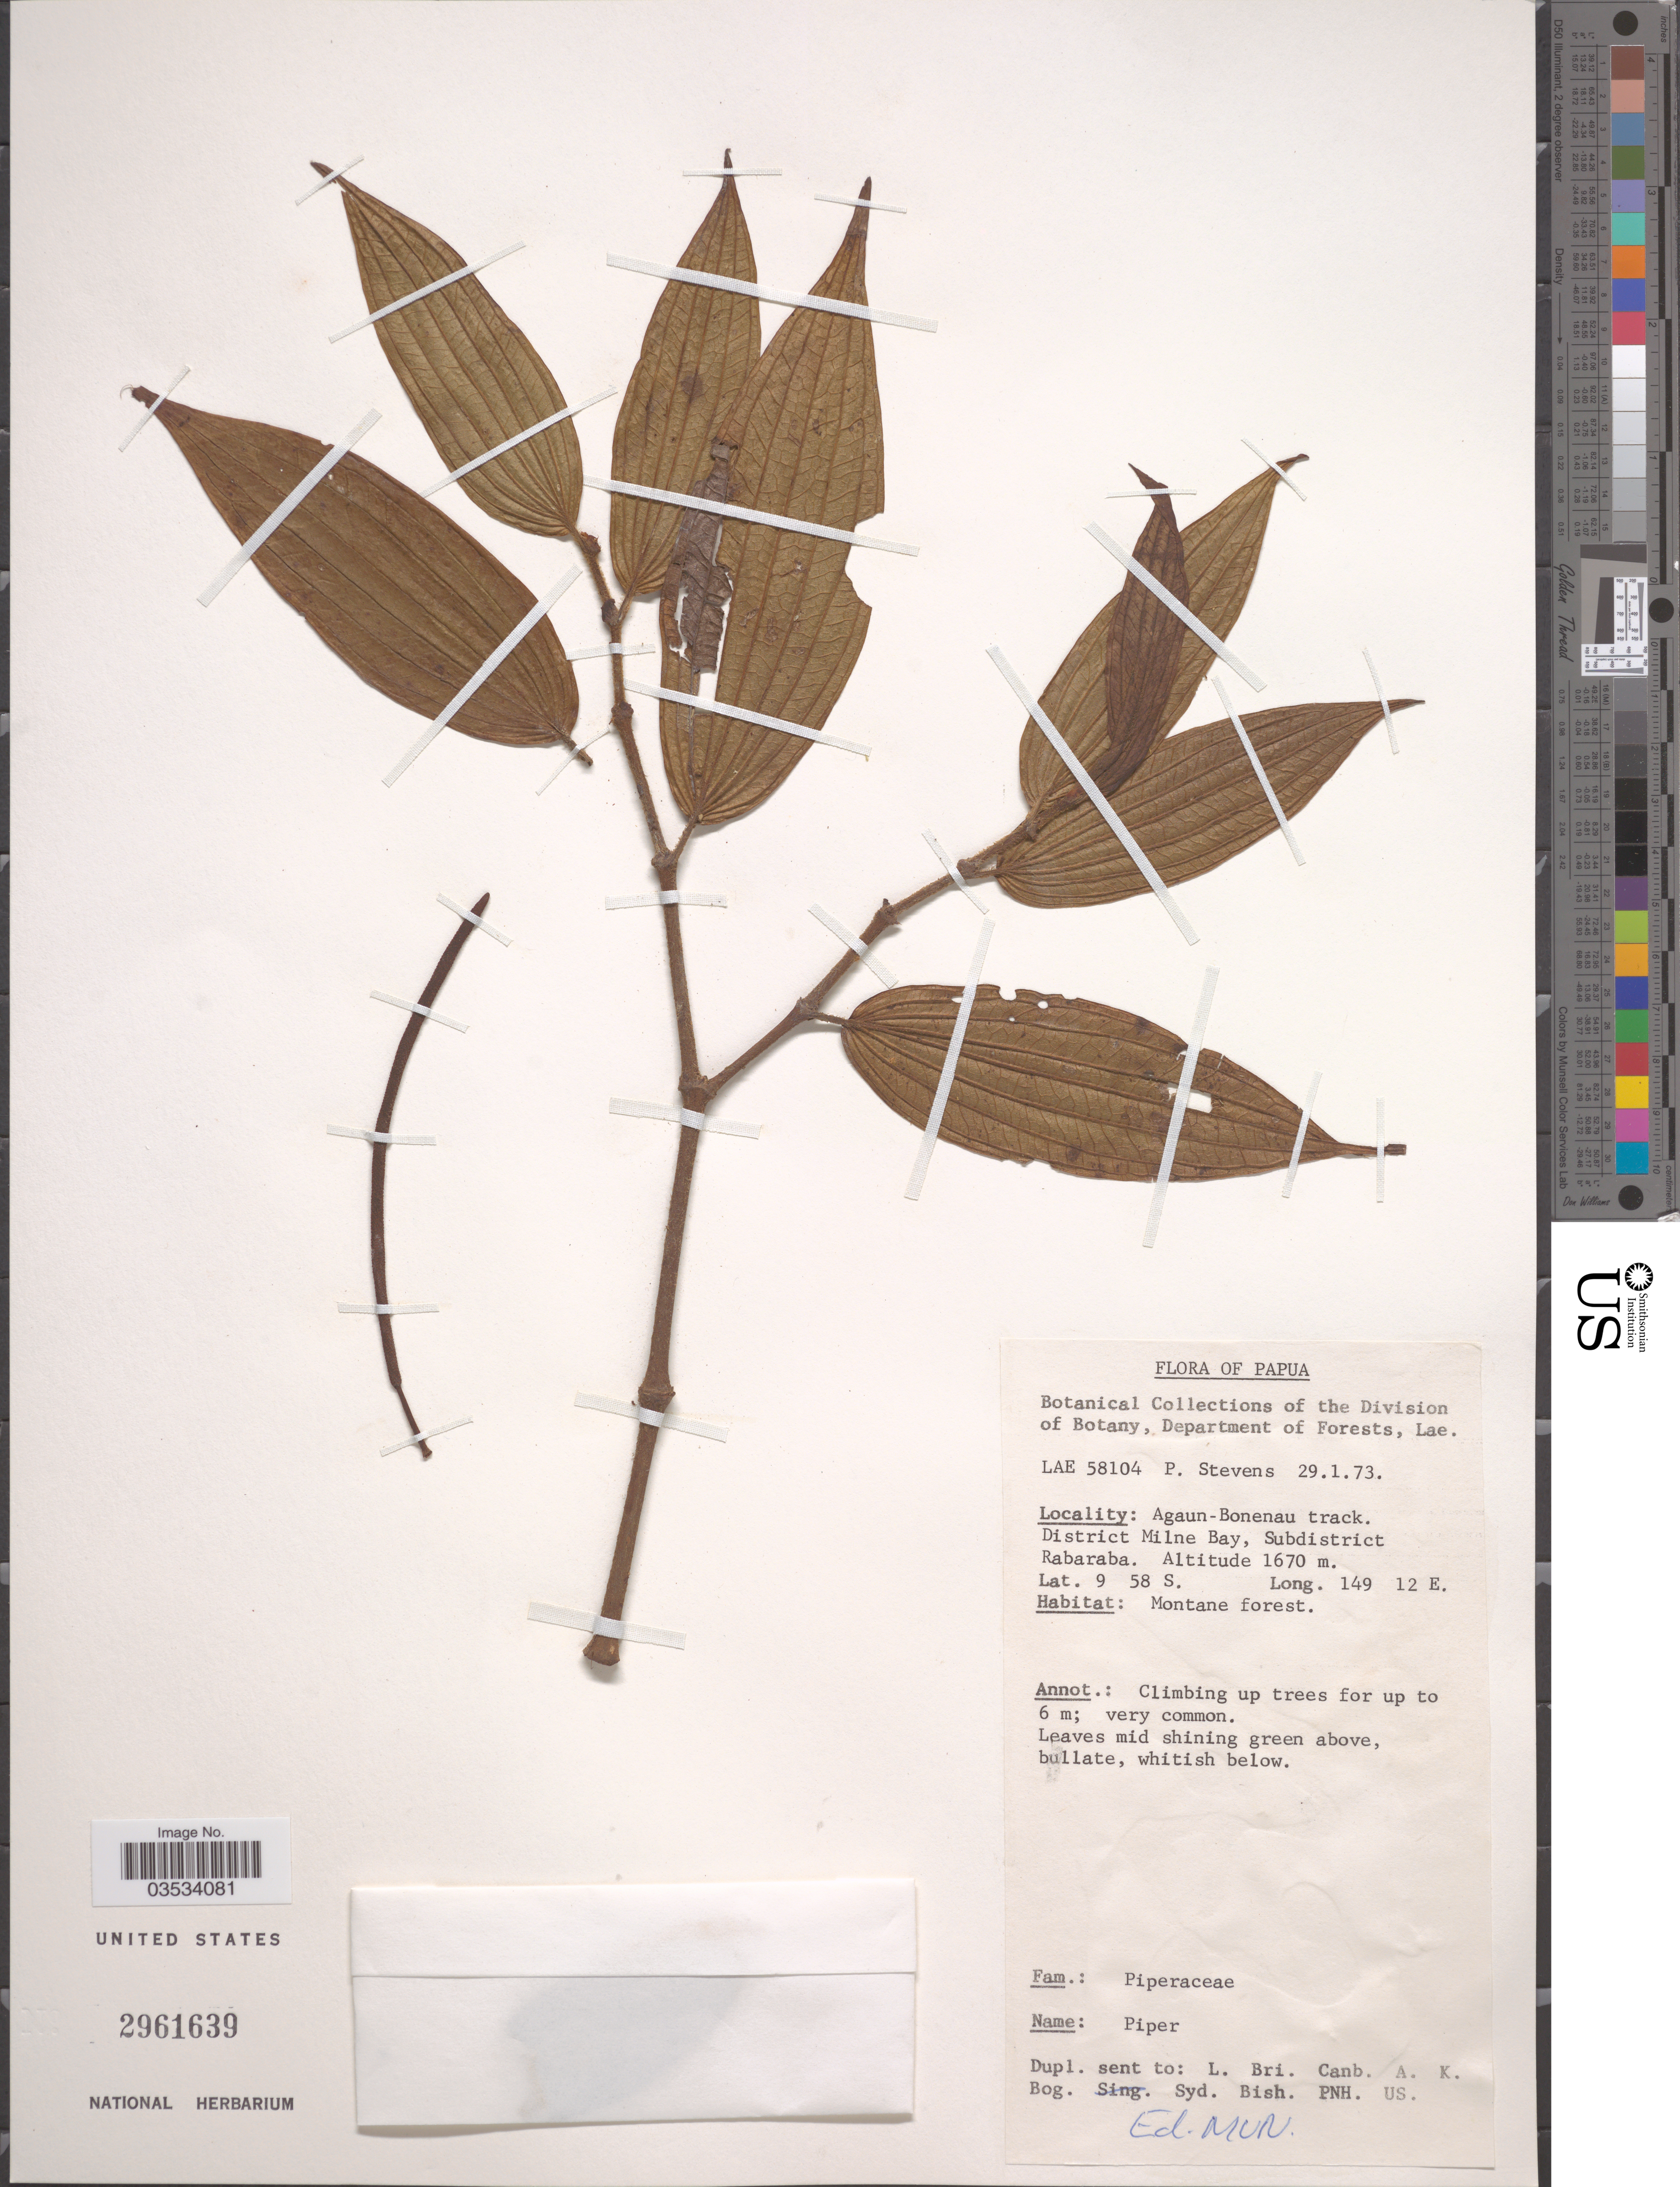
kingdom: Plantae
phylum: Tracheophyta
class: Magnoliopsida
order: Piperales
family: Piperaceae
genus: Piper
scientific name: Piper sp.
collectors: P. F. Stevens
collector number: LAE58104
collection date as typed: Transcribed d/m/y: 29/1/73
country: Papua New Guinea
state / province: Milne Bay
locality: Papua. Agaun-Bonenau track. District Milne Bay, Subdistrict Rabaraba.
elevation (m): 1670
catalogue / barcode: US 2961639